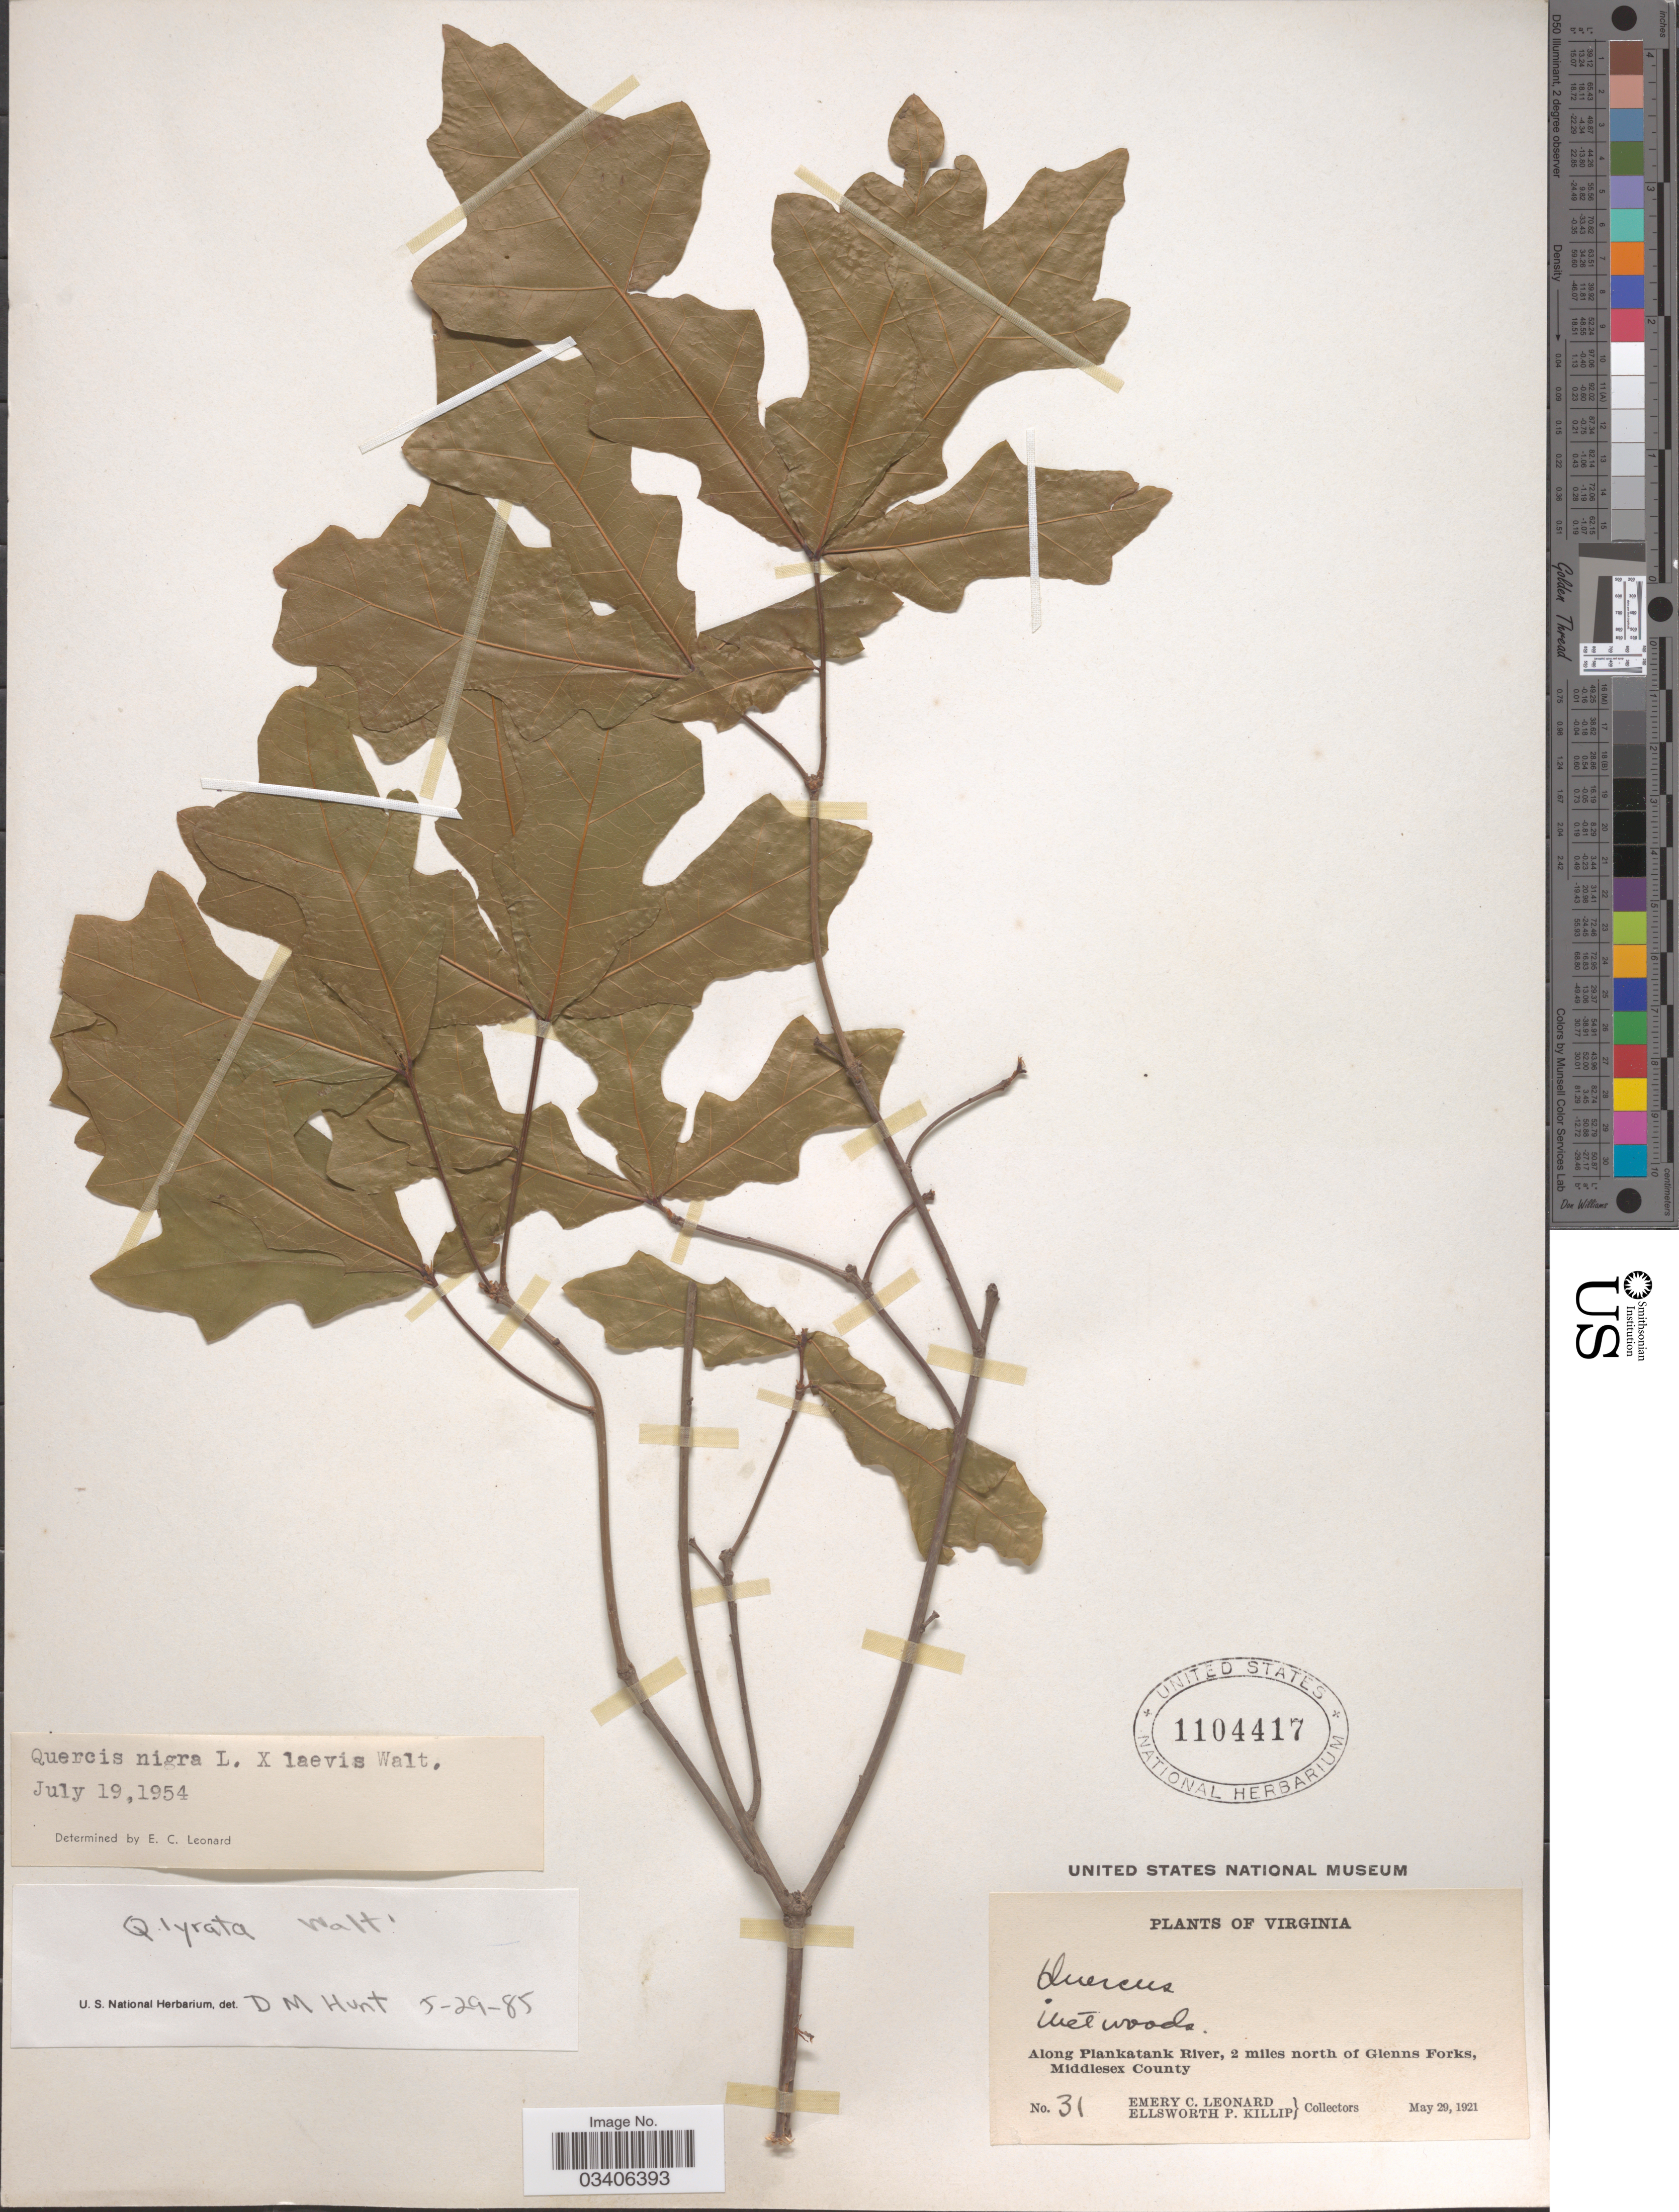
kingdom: Plantae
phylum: Tracheophyta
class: Magnoliopsida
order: Fagales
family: Fagaceae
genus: Quercus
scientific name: Quercus lyrata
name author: Walter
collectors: E. C. Leonard & E. P. Killip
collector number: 31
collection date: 1921-05-29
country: United States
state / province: Virginia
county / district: Middlesex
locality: Along Plankatank River, 2 miles north of Glenns Forks.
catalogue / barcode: US 1104417